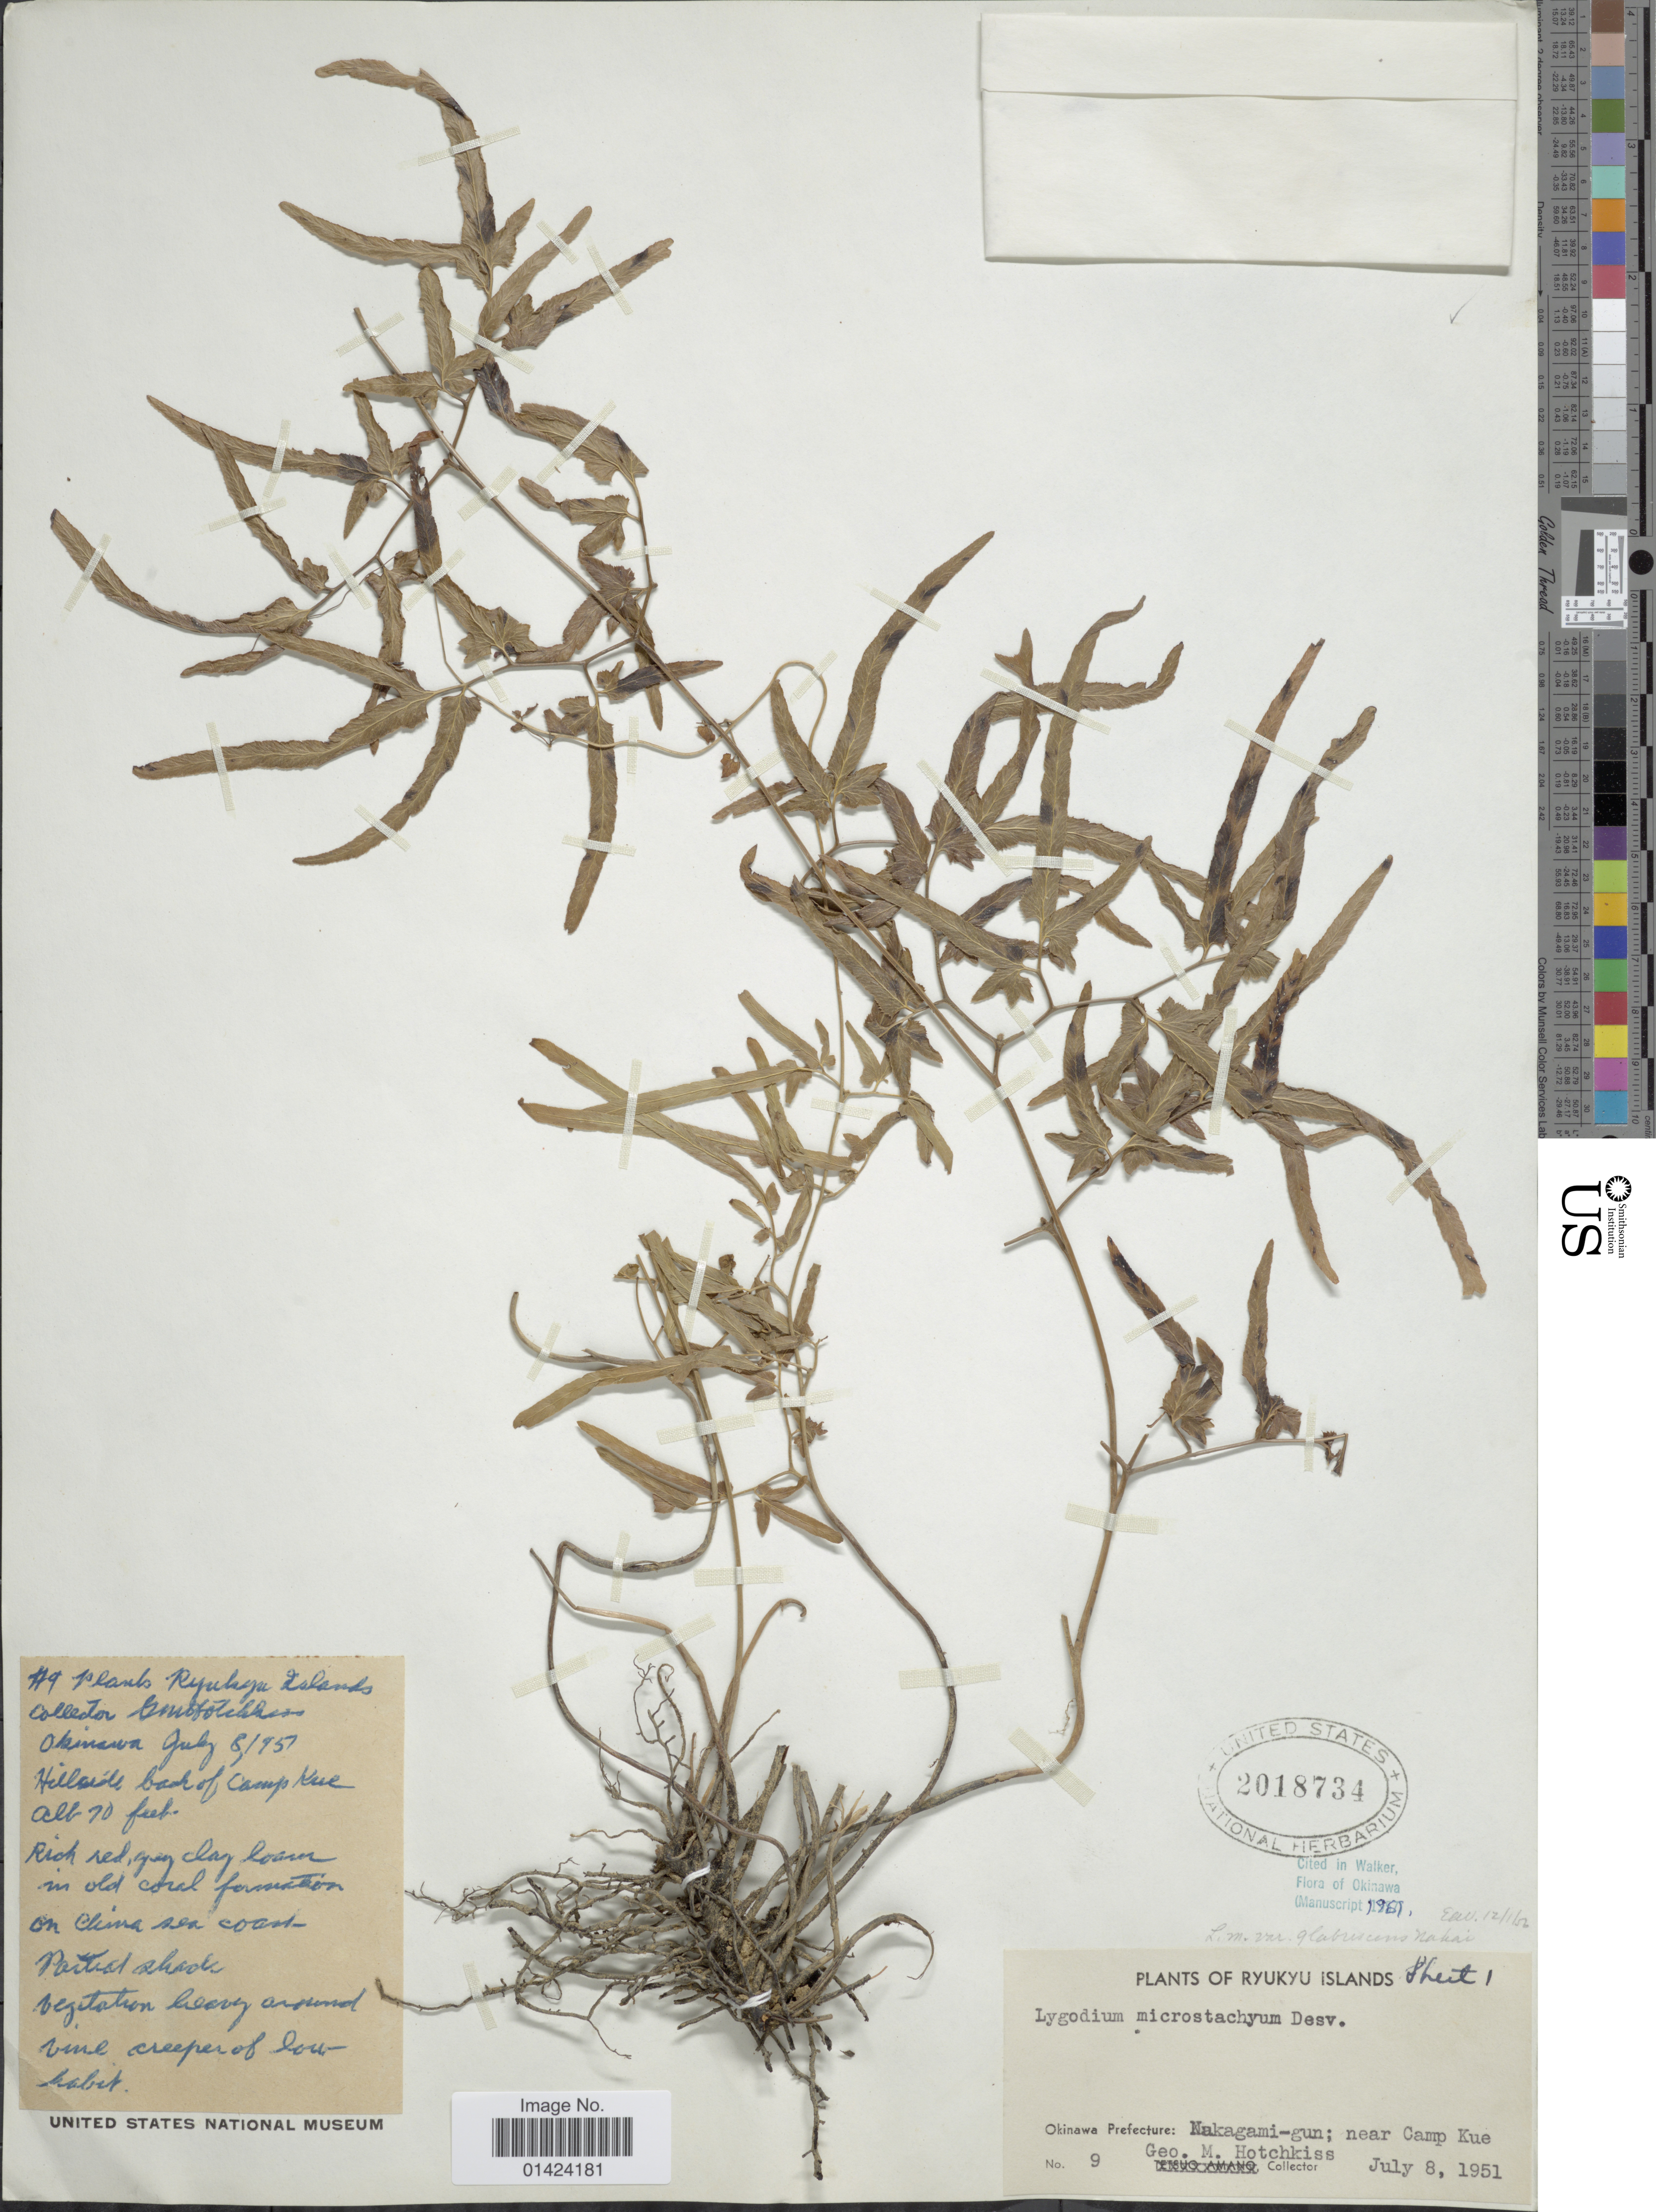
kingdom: Plantae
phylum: Tracheophyta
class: Polypodiopsida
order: Schizaeales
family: Lygodiaceae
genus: Lygodium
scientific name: Lygodium japonicum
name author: (Thunb.) Sw.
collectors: G. Hotchkiss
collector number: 9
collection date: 1951-07-08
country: Japan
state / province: Okinawa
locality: Ryukyu Islands. Nakagami-gun; Hillside back of Camp Kue.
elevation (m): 21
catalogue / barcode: US 2018734